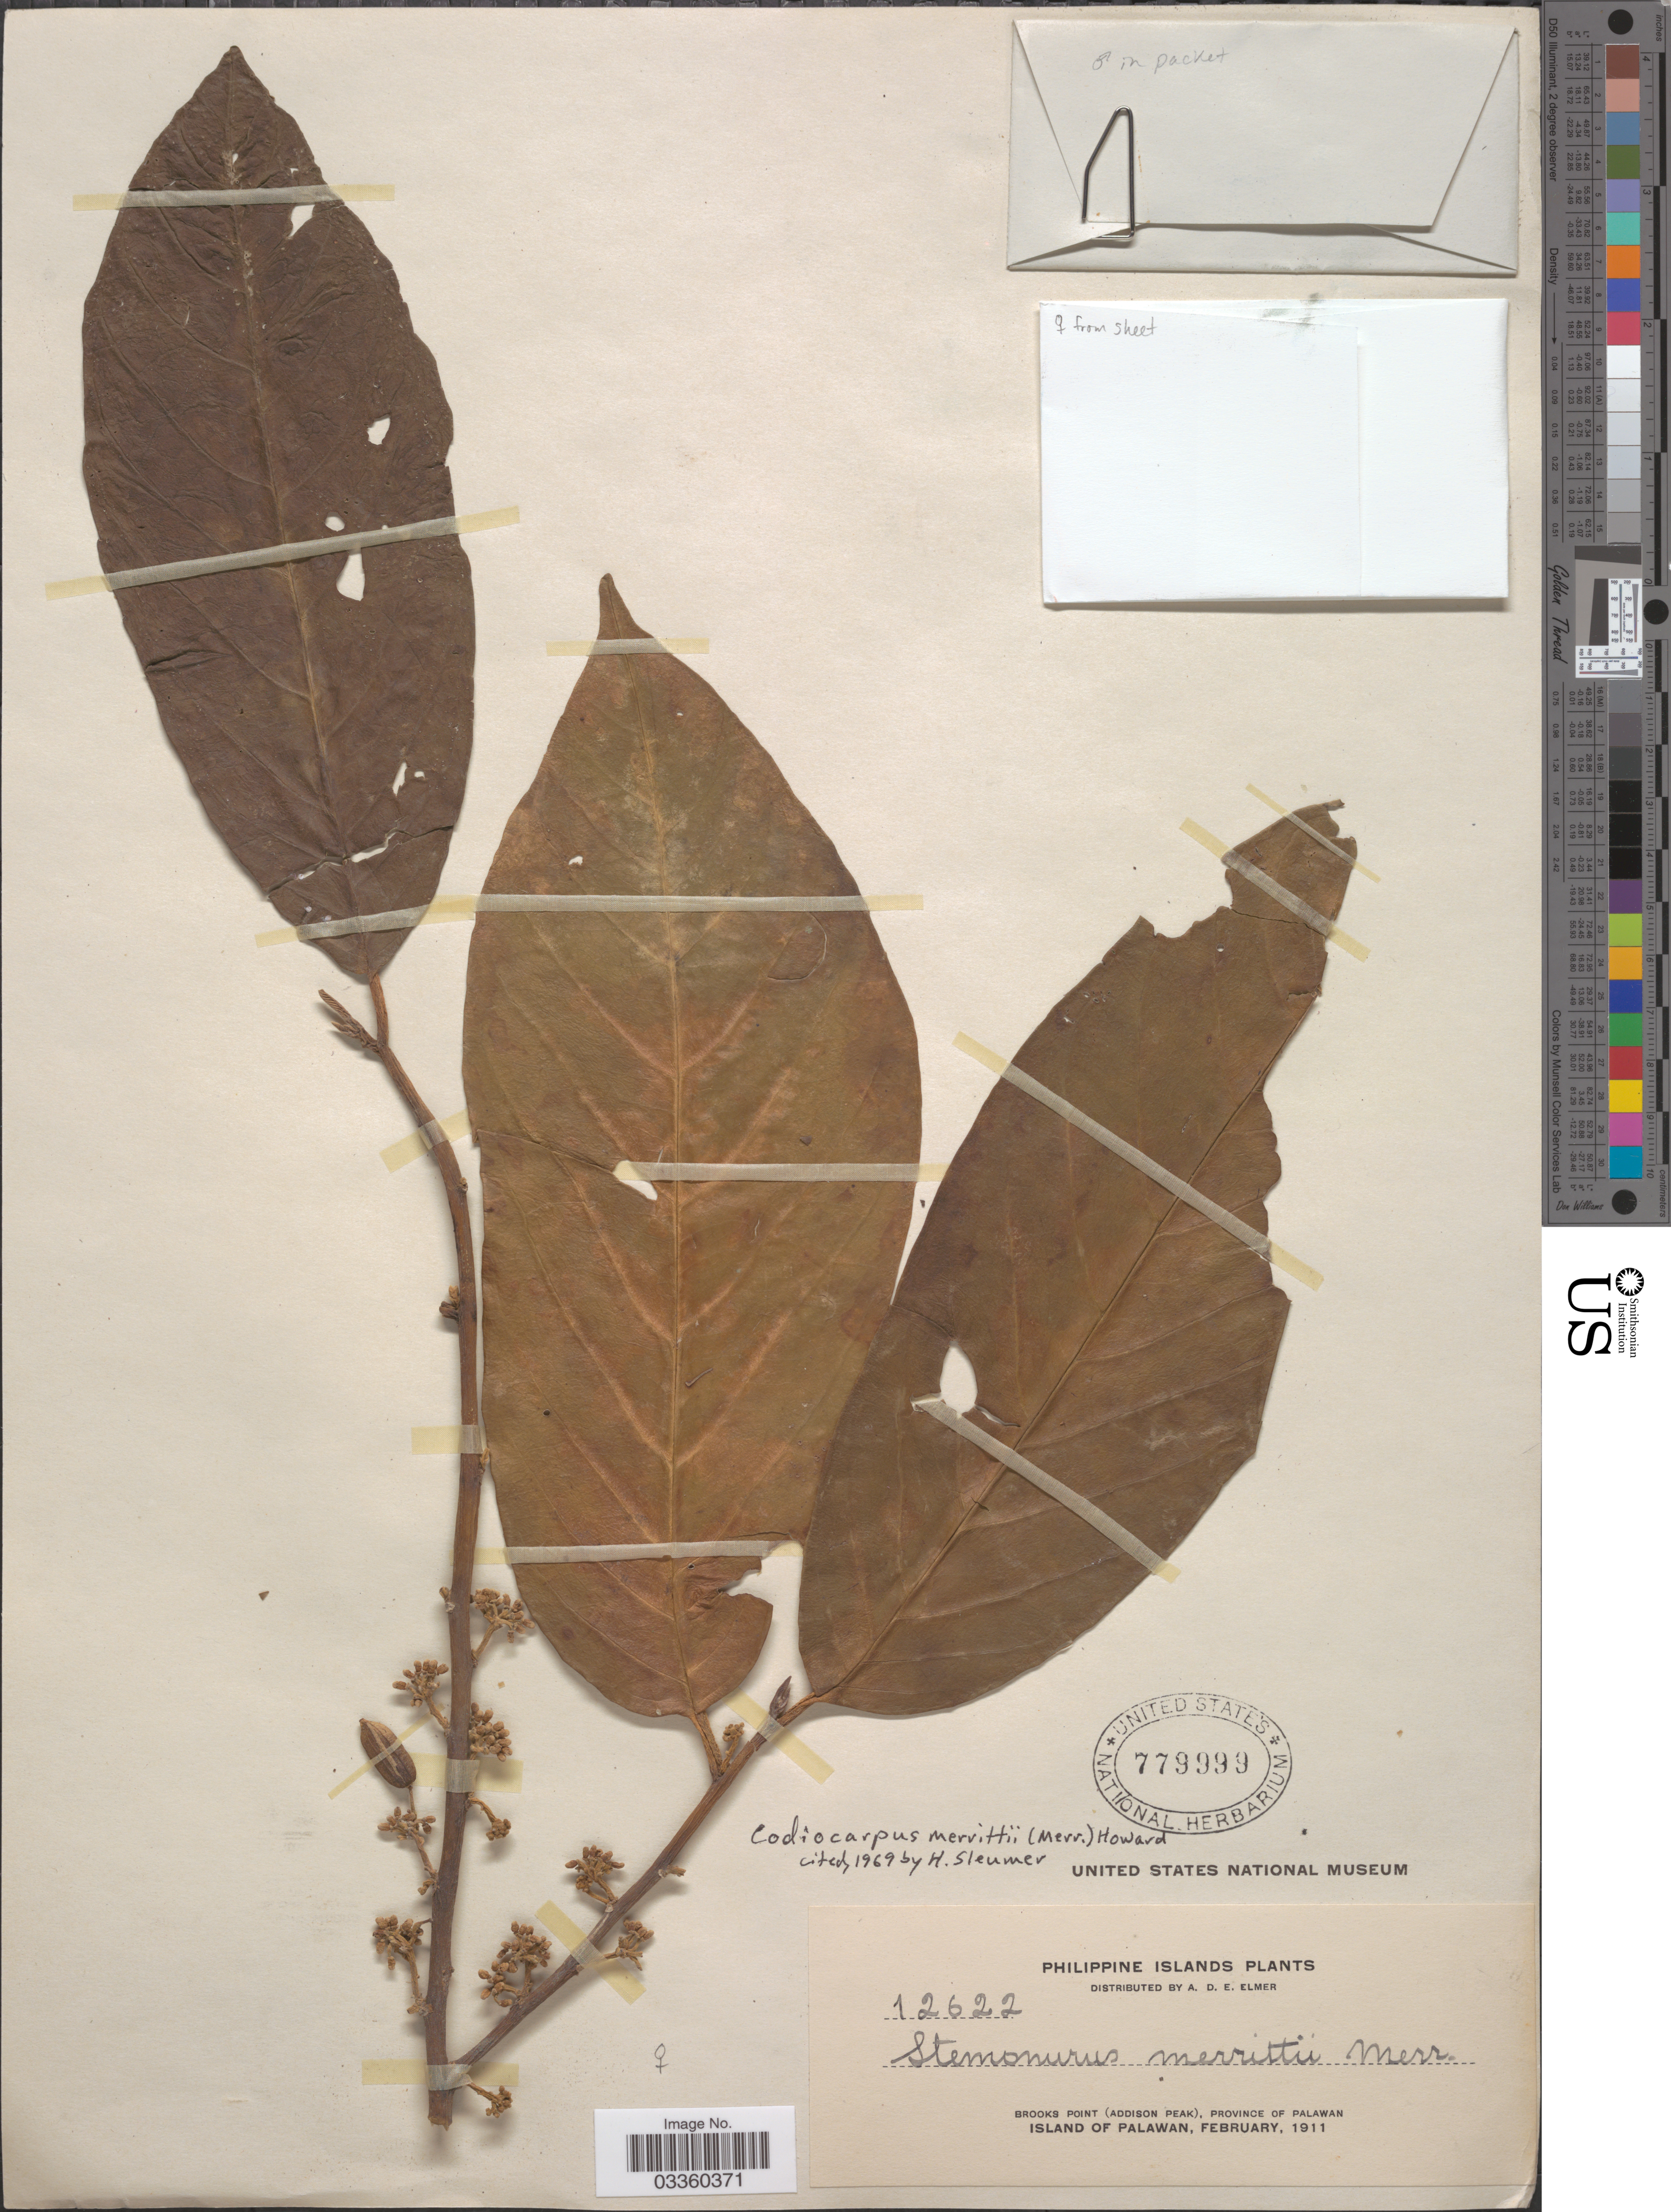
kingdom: Plantae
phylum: Tracheophyta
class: Magnoliopsida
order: Cardiopteridales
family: Stemonuraceae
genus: Codiocarpus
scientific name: Codiocarpus merrittii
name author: (Merr.) R.A. Howard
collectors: A. D. E. Elmer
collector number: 12622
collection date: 1911-02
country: Philippines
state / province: Mimaropa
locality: Brooks Point (Addison Peak), Province of Palawan, Island of Palawan.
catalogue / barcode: US 779999